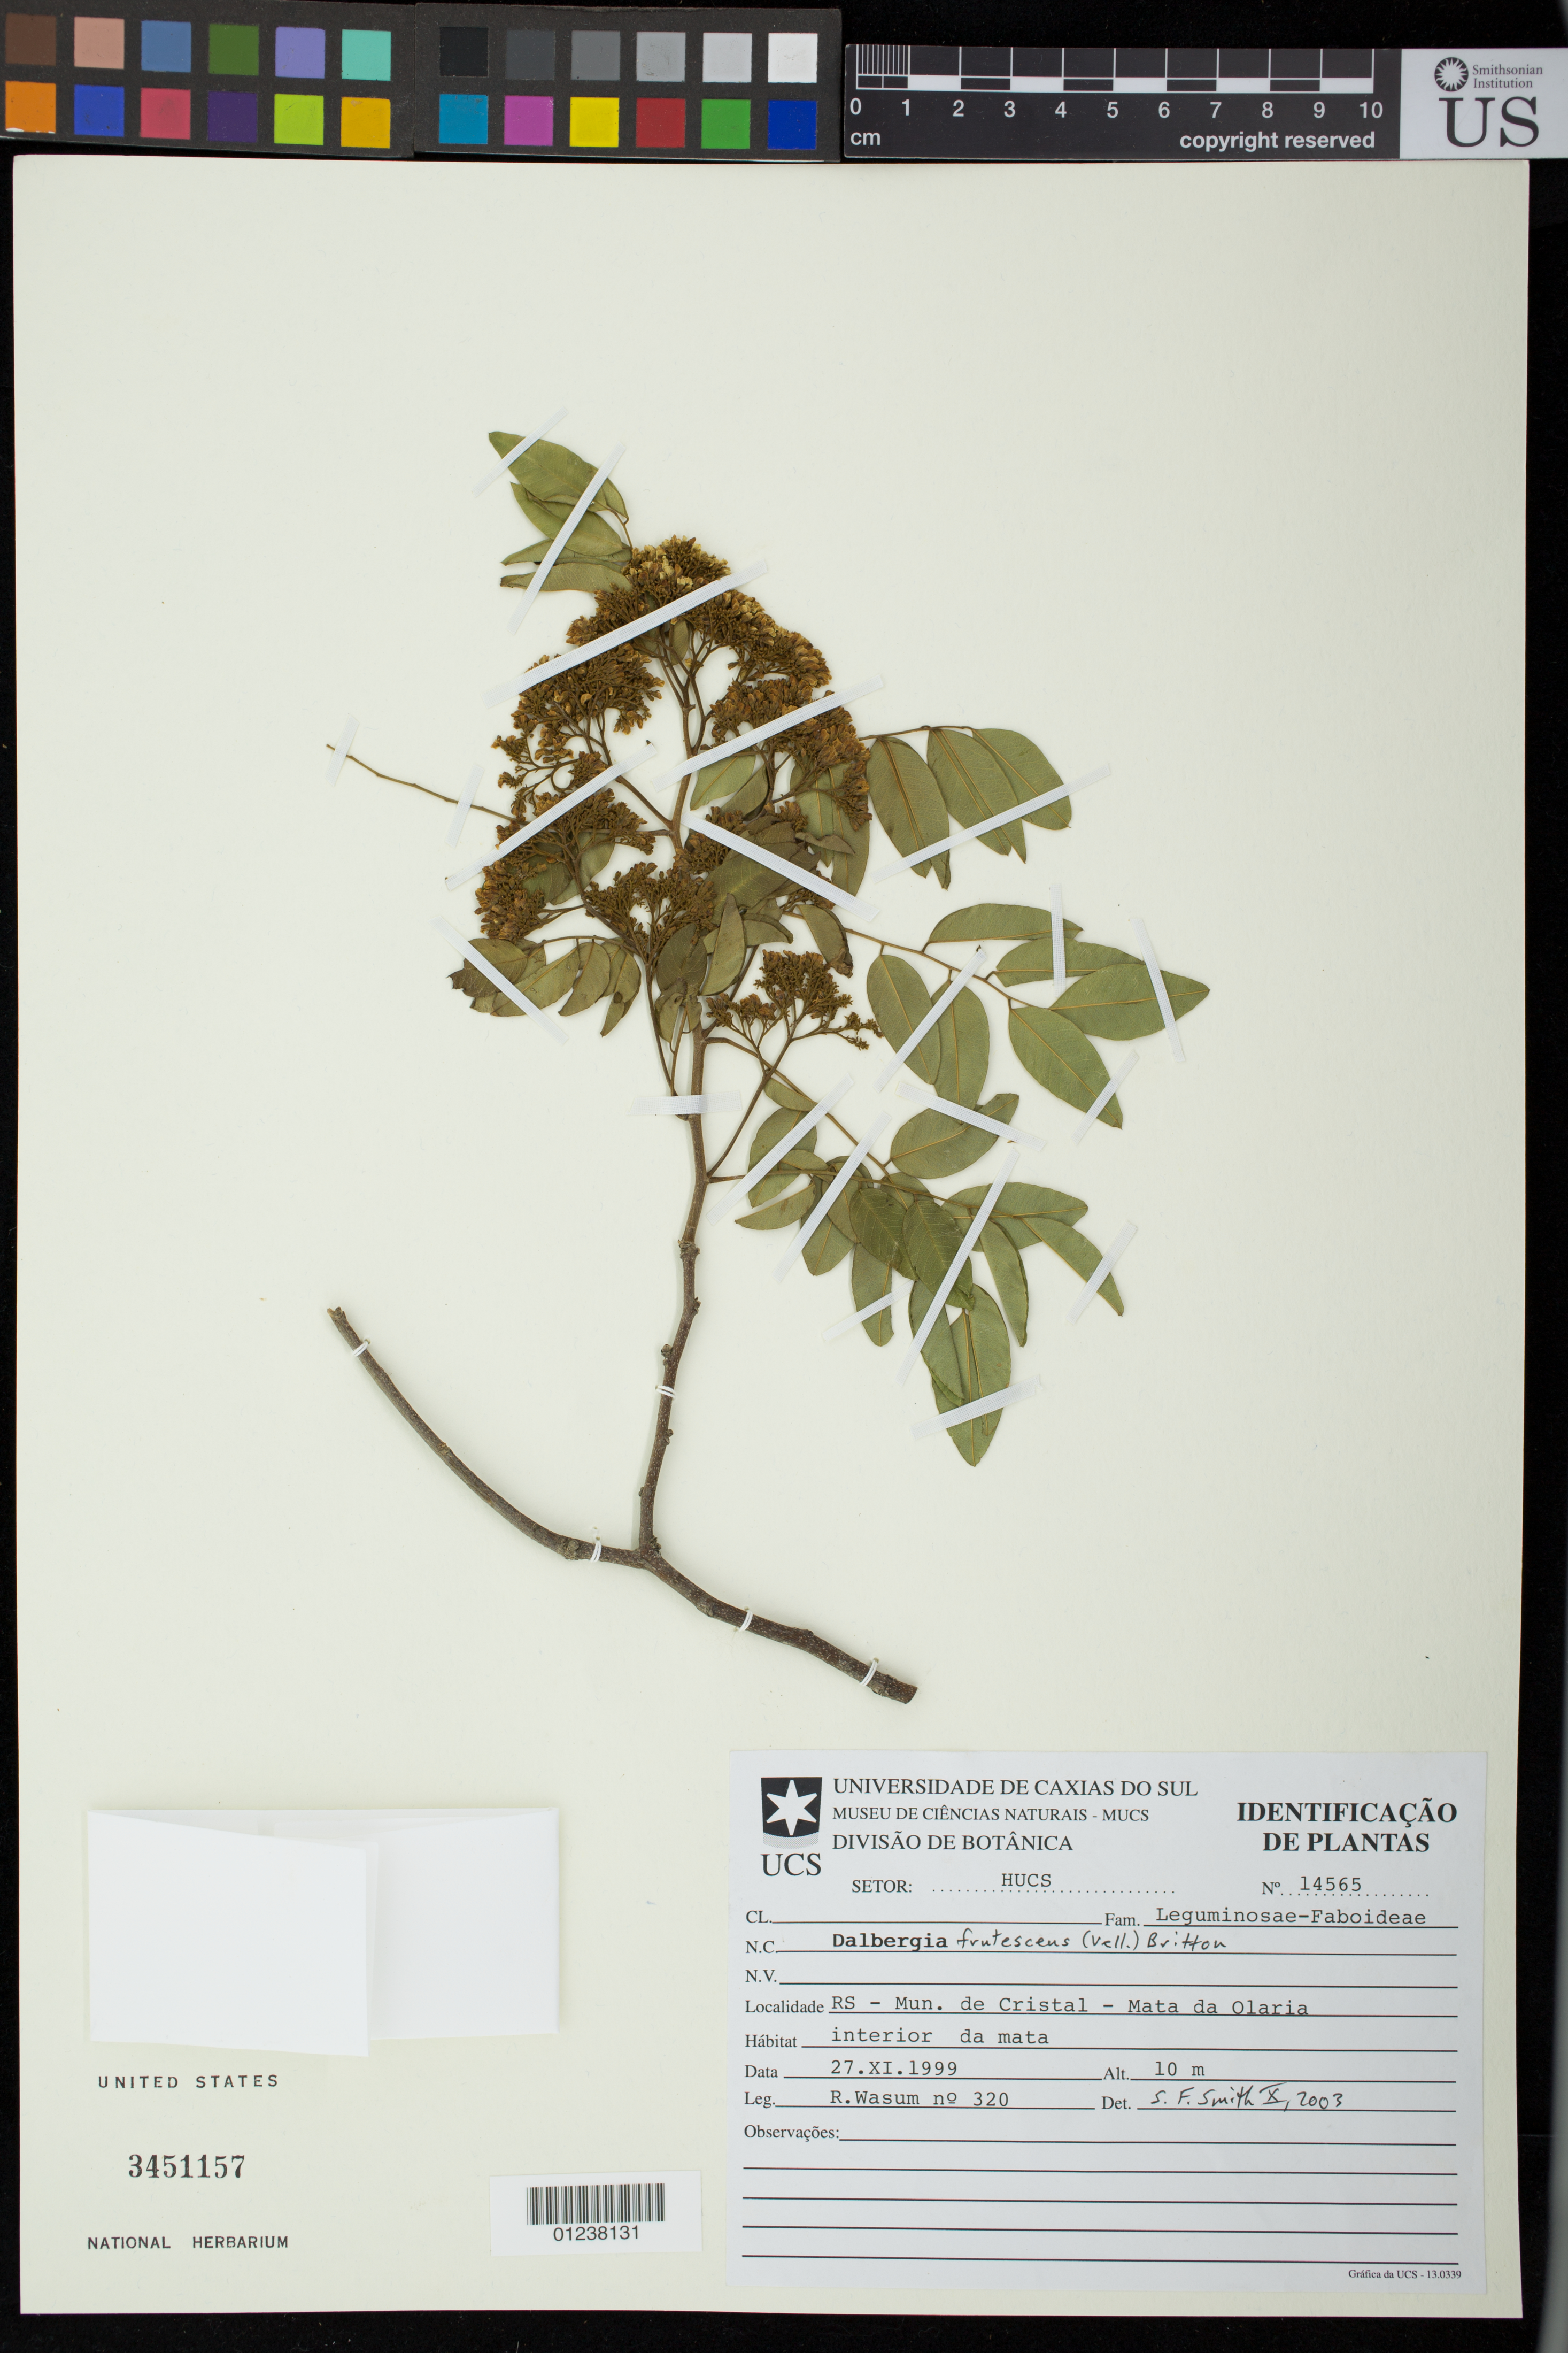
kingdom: Plantae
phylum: Tracheophyta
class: Magnoliopsida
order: Fabales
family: Fabaceae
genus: Dalbergia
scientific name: Dalbergia frutescens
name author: (Vell.) Britton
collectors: R. Wasum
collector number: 320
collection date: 1999-11-27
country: Brazil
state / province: Rio Grande do Sul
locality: RS - Mun. de Cristal - Mata da Olaria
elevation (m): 10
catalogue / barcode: US 3451157